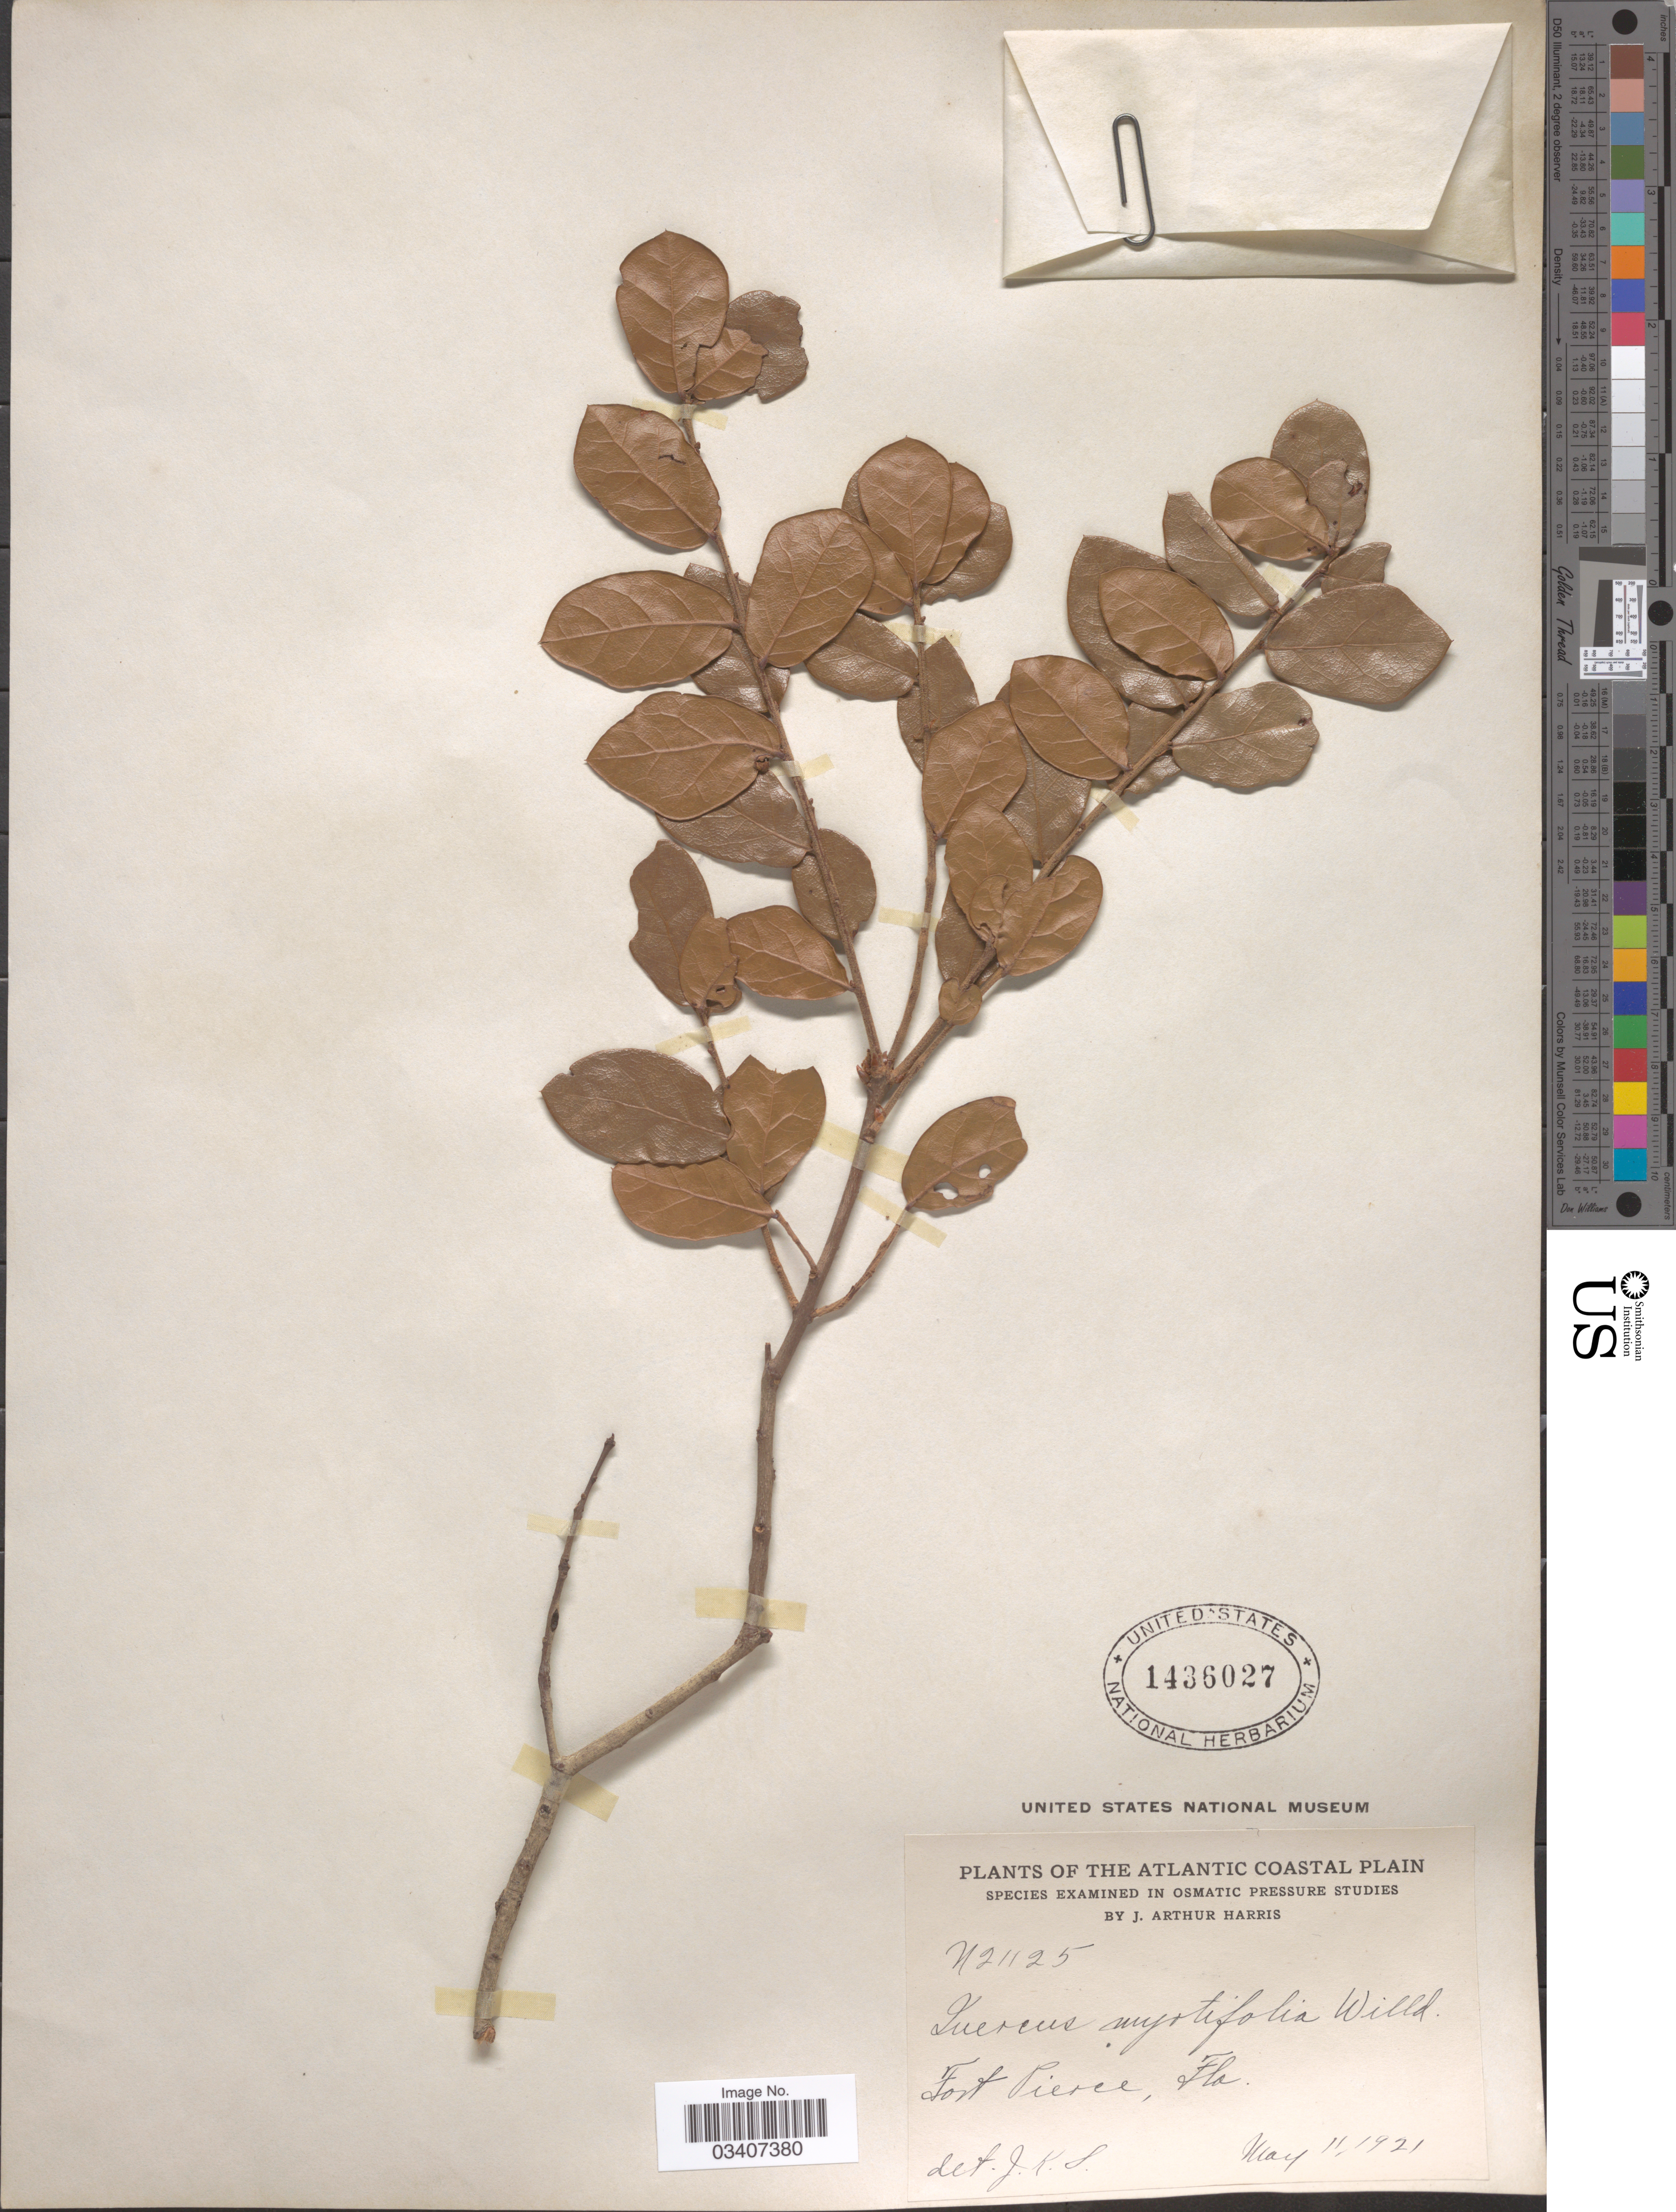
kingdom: Plantae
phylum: Tracheophyta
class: Magnoliopsida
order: Fagales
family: Fagaceae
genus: Quercus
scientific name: Quercus myrtifolia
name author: Willd.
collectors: J. A. Harris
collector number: N21125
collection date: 1921-05-11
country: United States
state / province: Florida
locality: The Atlantic Coastal Plain. Fort Pierce.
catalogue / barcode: US 1436027